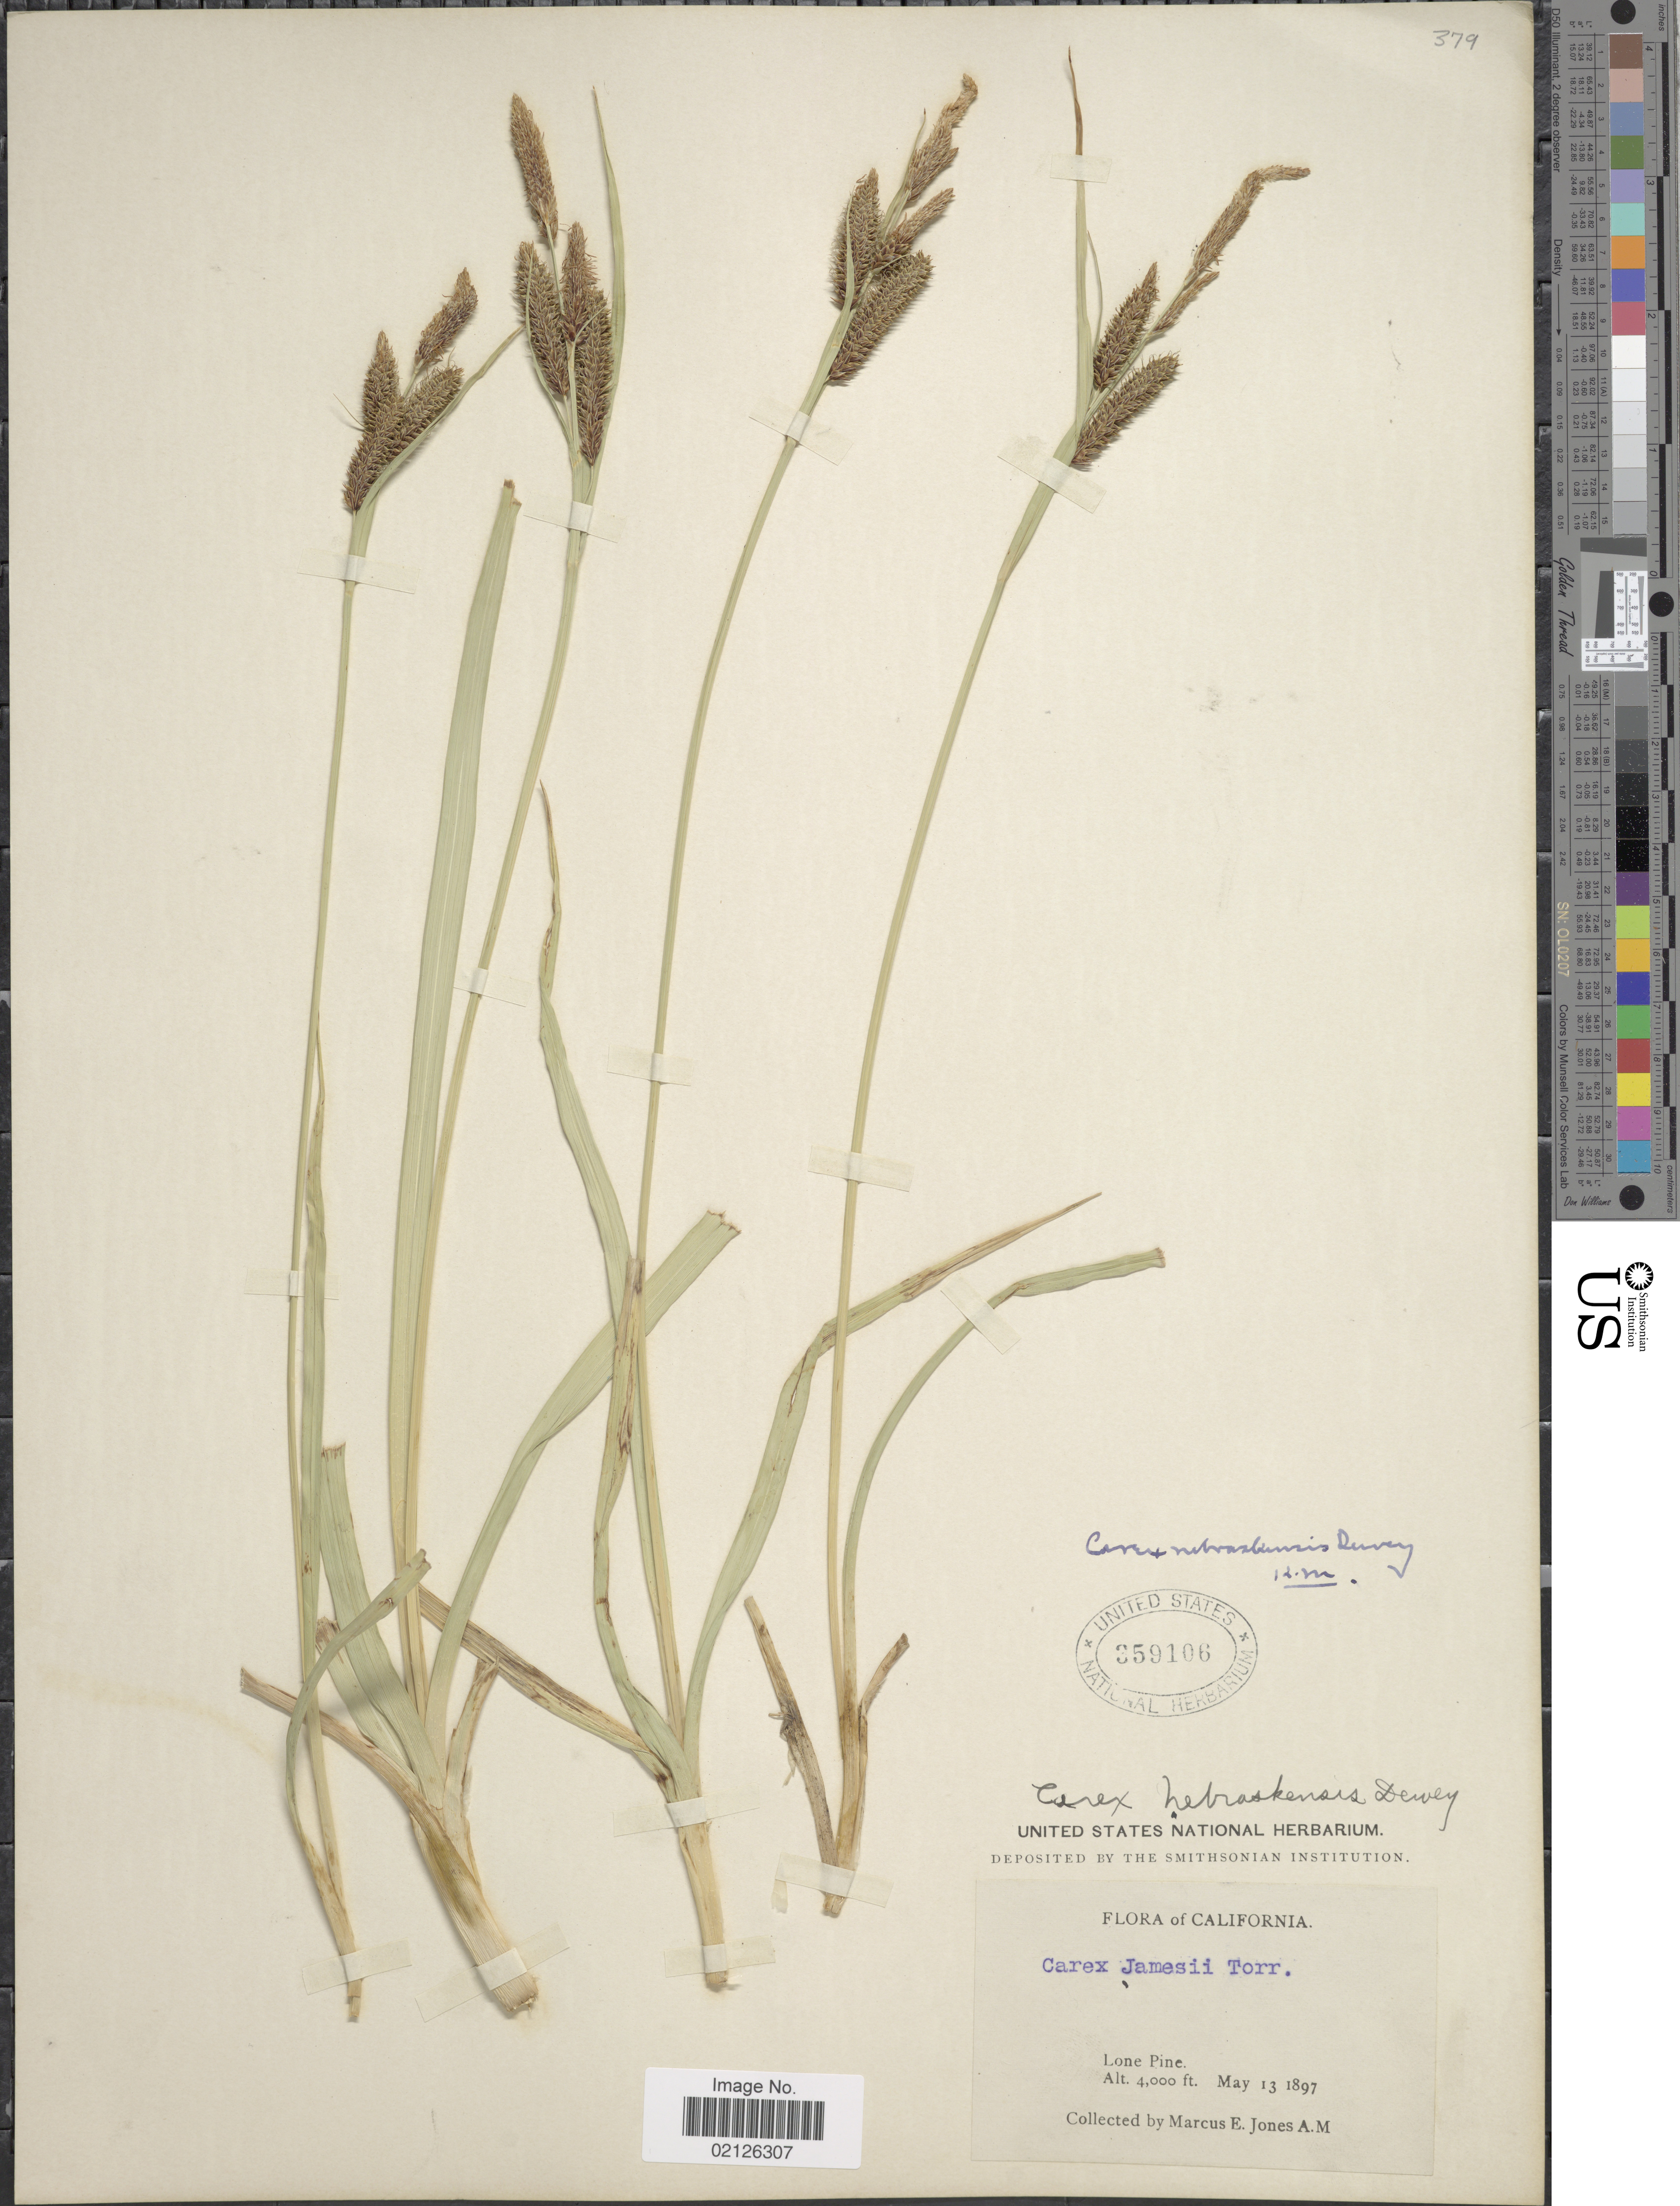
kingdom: Plantae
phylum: Tracheophyta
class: Liliopsida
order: Poales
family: Cyperaceae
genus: Carex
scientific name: Carex nebrascensis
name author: Dewey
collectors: M. E. Jones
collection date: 1897-05-13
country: United States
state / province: California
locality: Lone Pine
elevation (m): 1219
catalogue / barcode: US 359106